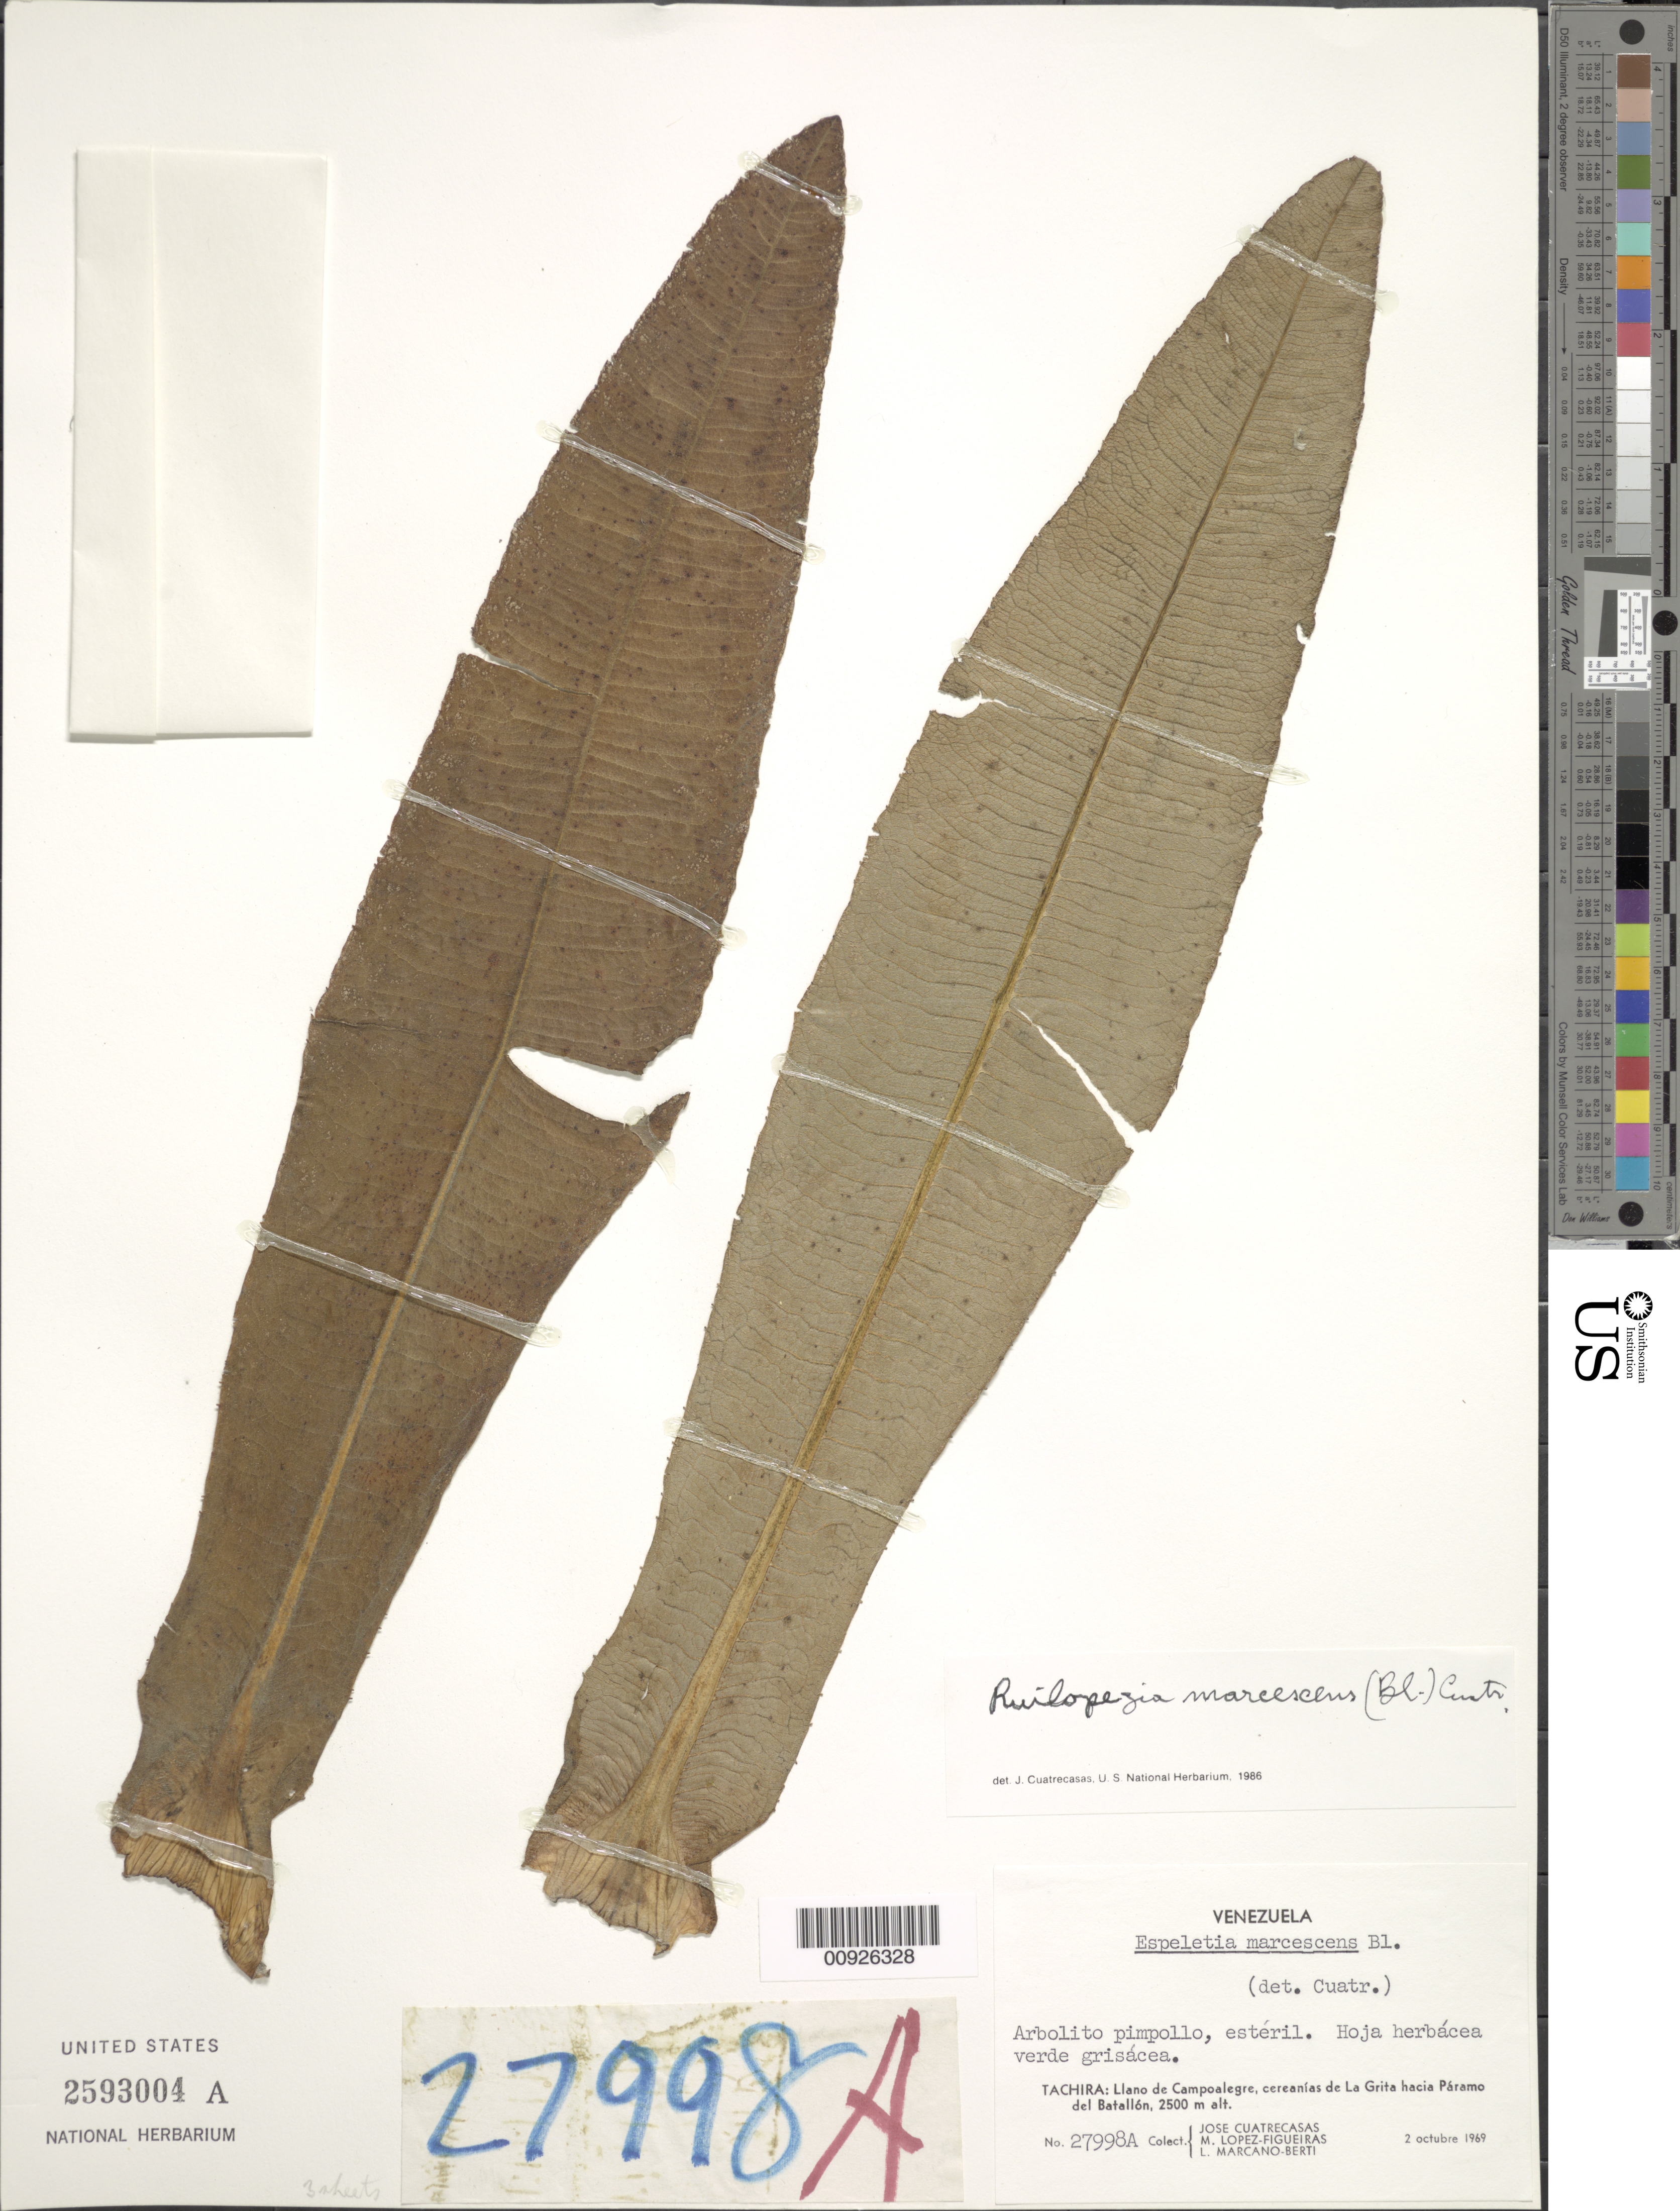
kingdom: Plantae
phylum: Tracheophyta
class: Magnoliopsida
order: Asterales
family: Asteraceae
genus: Ruilopezia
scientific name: Ruilopezia marcescens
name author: (S.F. Blake) Cuatrec.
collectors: J. Cuatrecasas, M. López Figueiras & L. Marcano-Berti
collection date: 1969-10-02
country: Venezuela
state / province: Táchira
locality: Páramo del Batallón. Llano de Campoalegre, cercanías de La Grita.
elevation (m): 2500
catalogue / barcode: US 2593004A